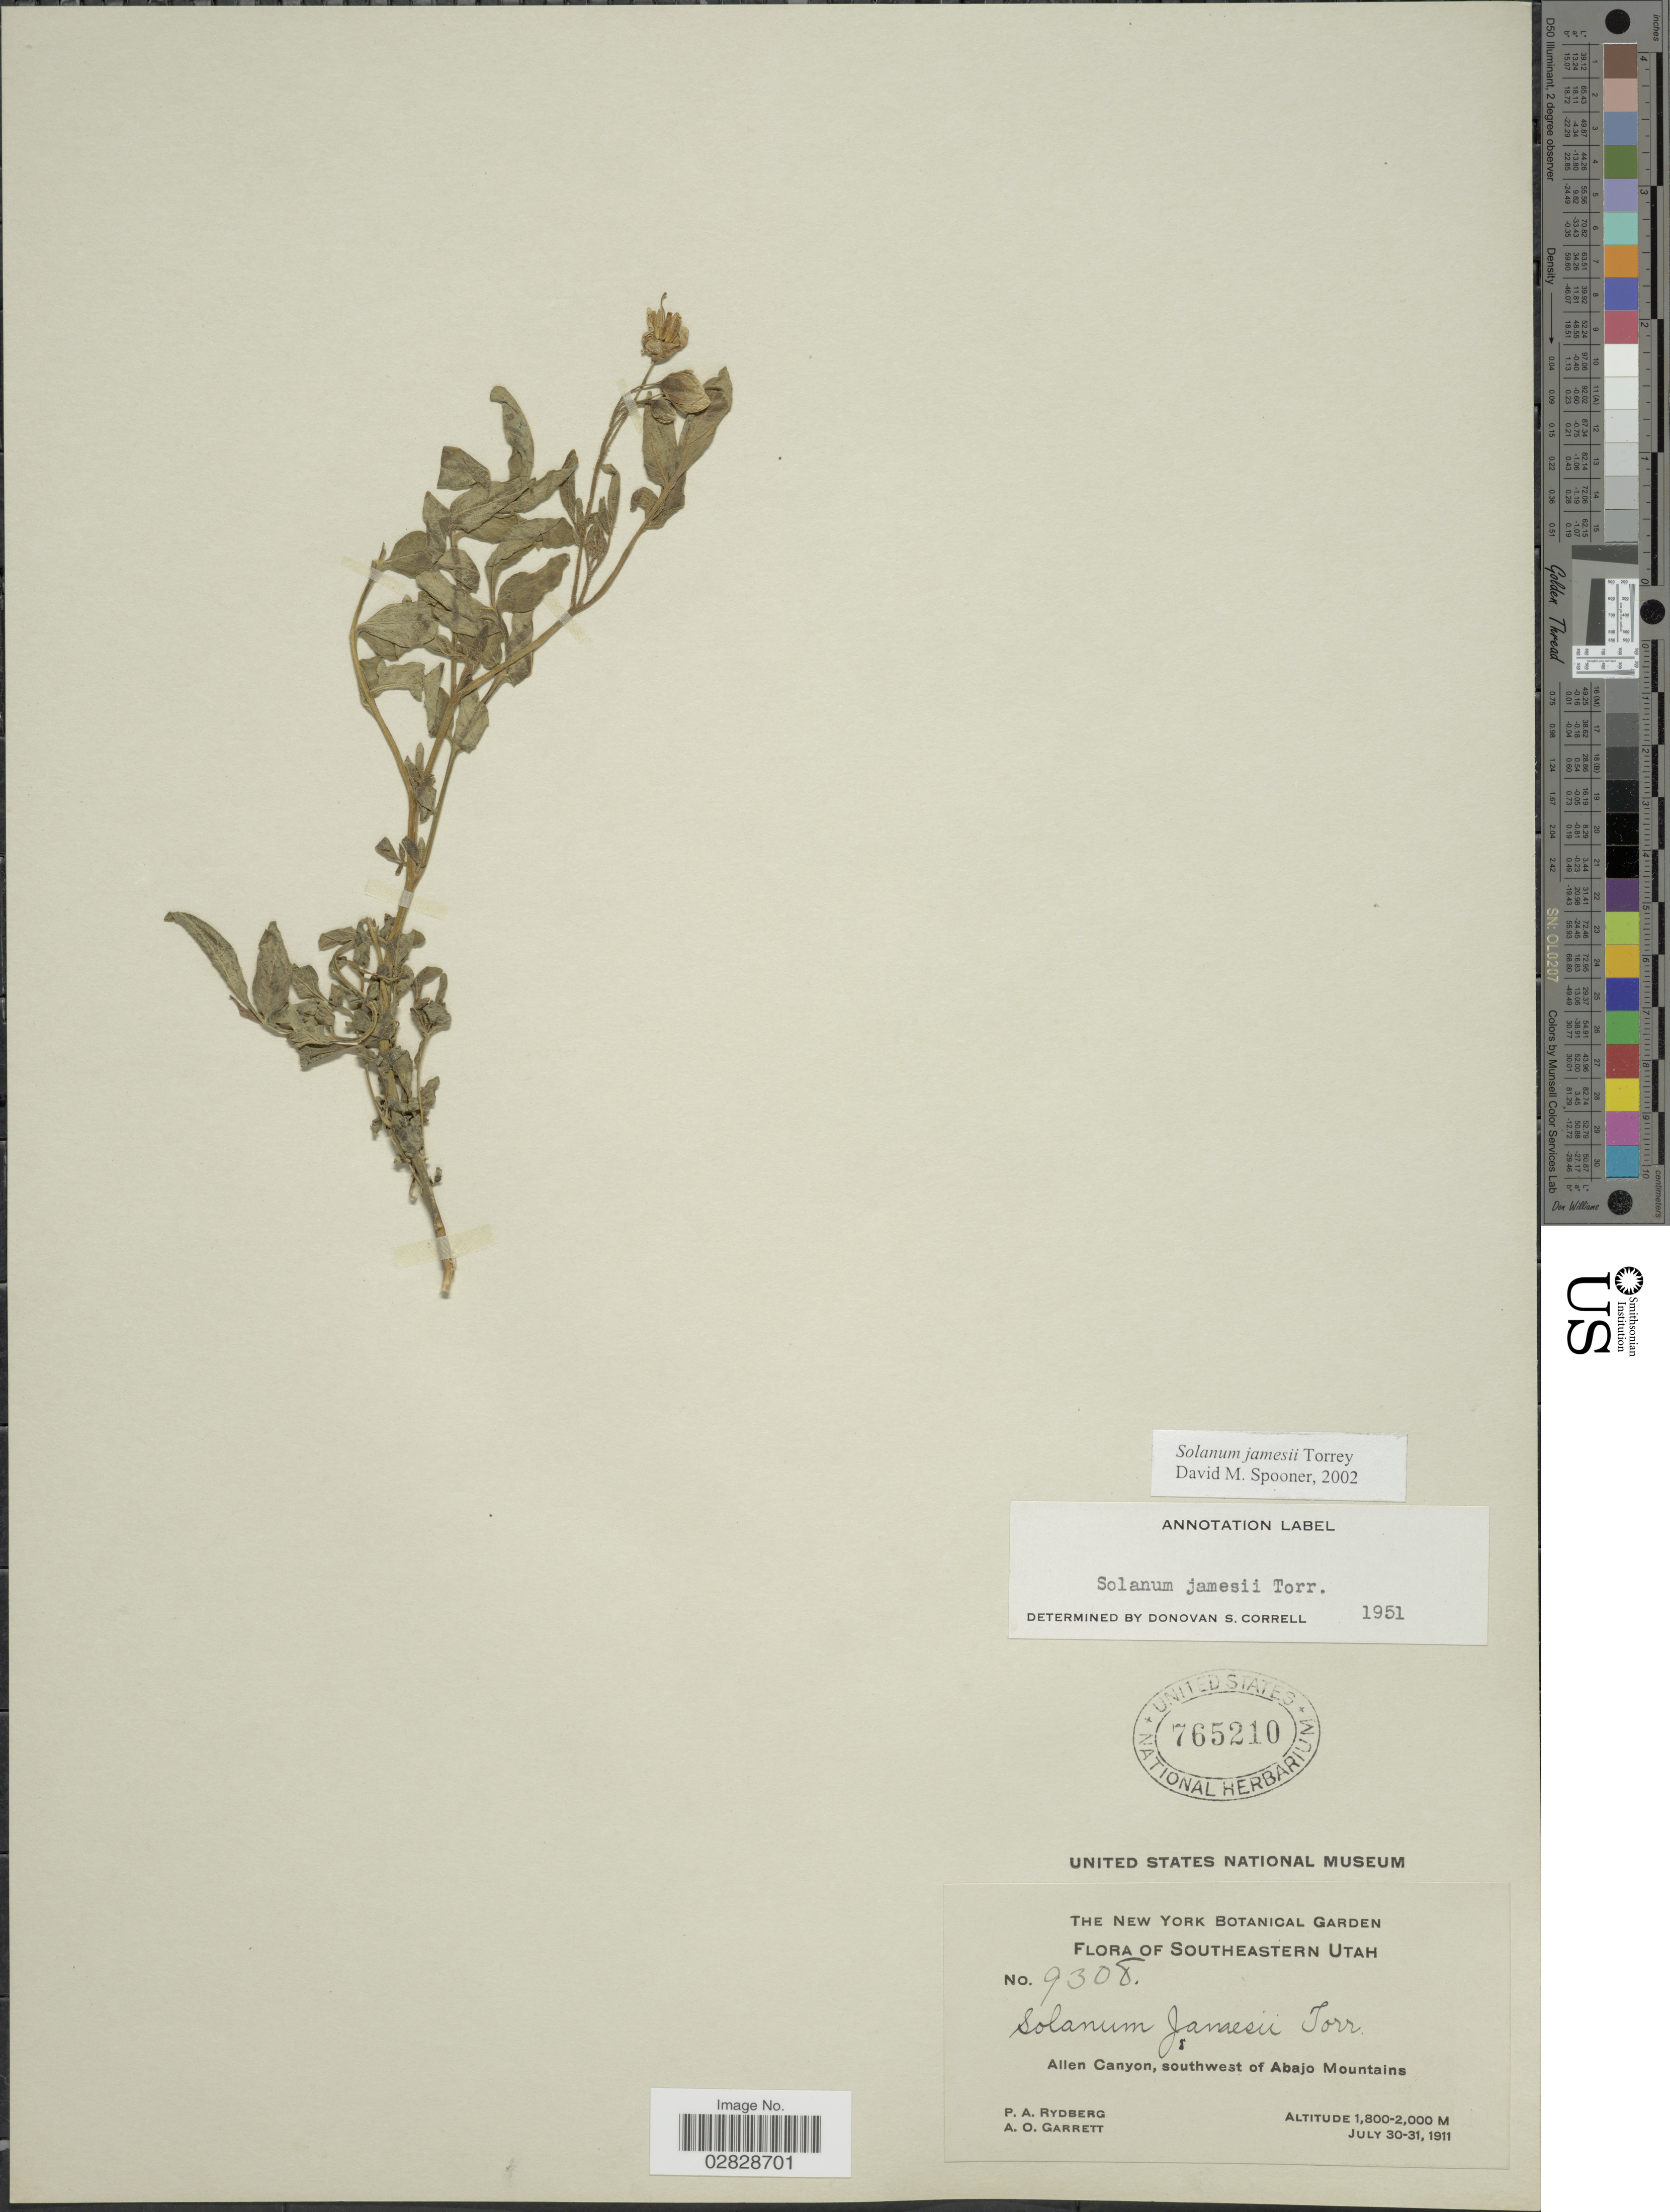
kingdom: Plantae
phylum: Tracheophyta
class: Magnoliopsida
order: Solanales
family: Solanaceae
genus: Solanum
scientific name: Solanum jamesii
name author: Torr.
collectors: P. A. Rydberg & A. O. Garrett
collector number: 9308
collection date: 1911-07-30/1911-07-31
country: United States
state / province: Utah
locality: Southeastern Utah. Allen Canyon, southwest of Abajo Mountains.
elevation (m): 1800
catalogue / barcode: US 765210